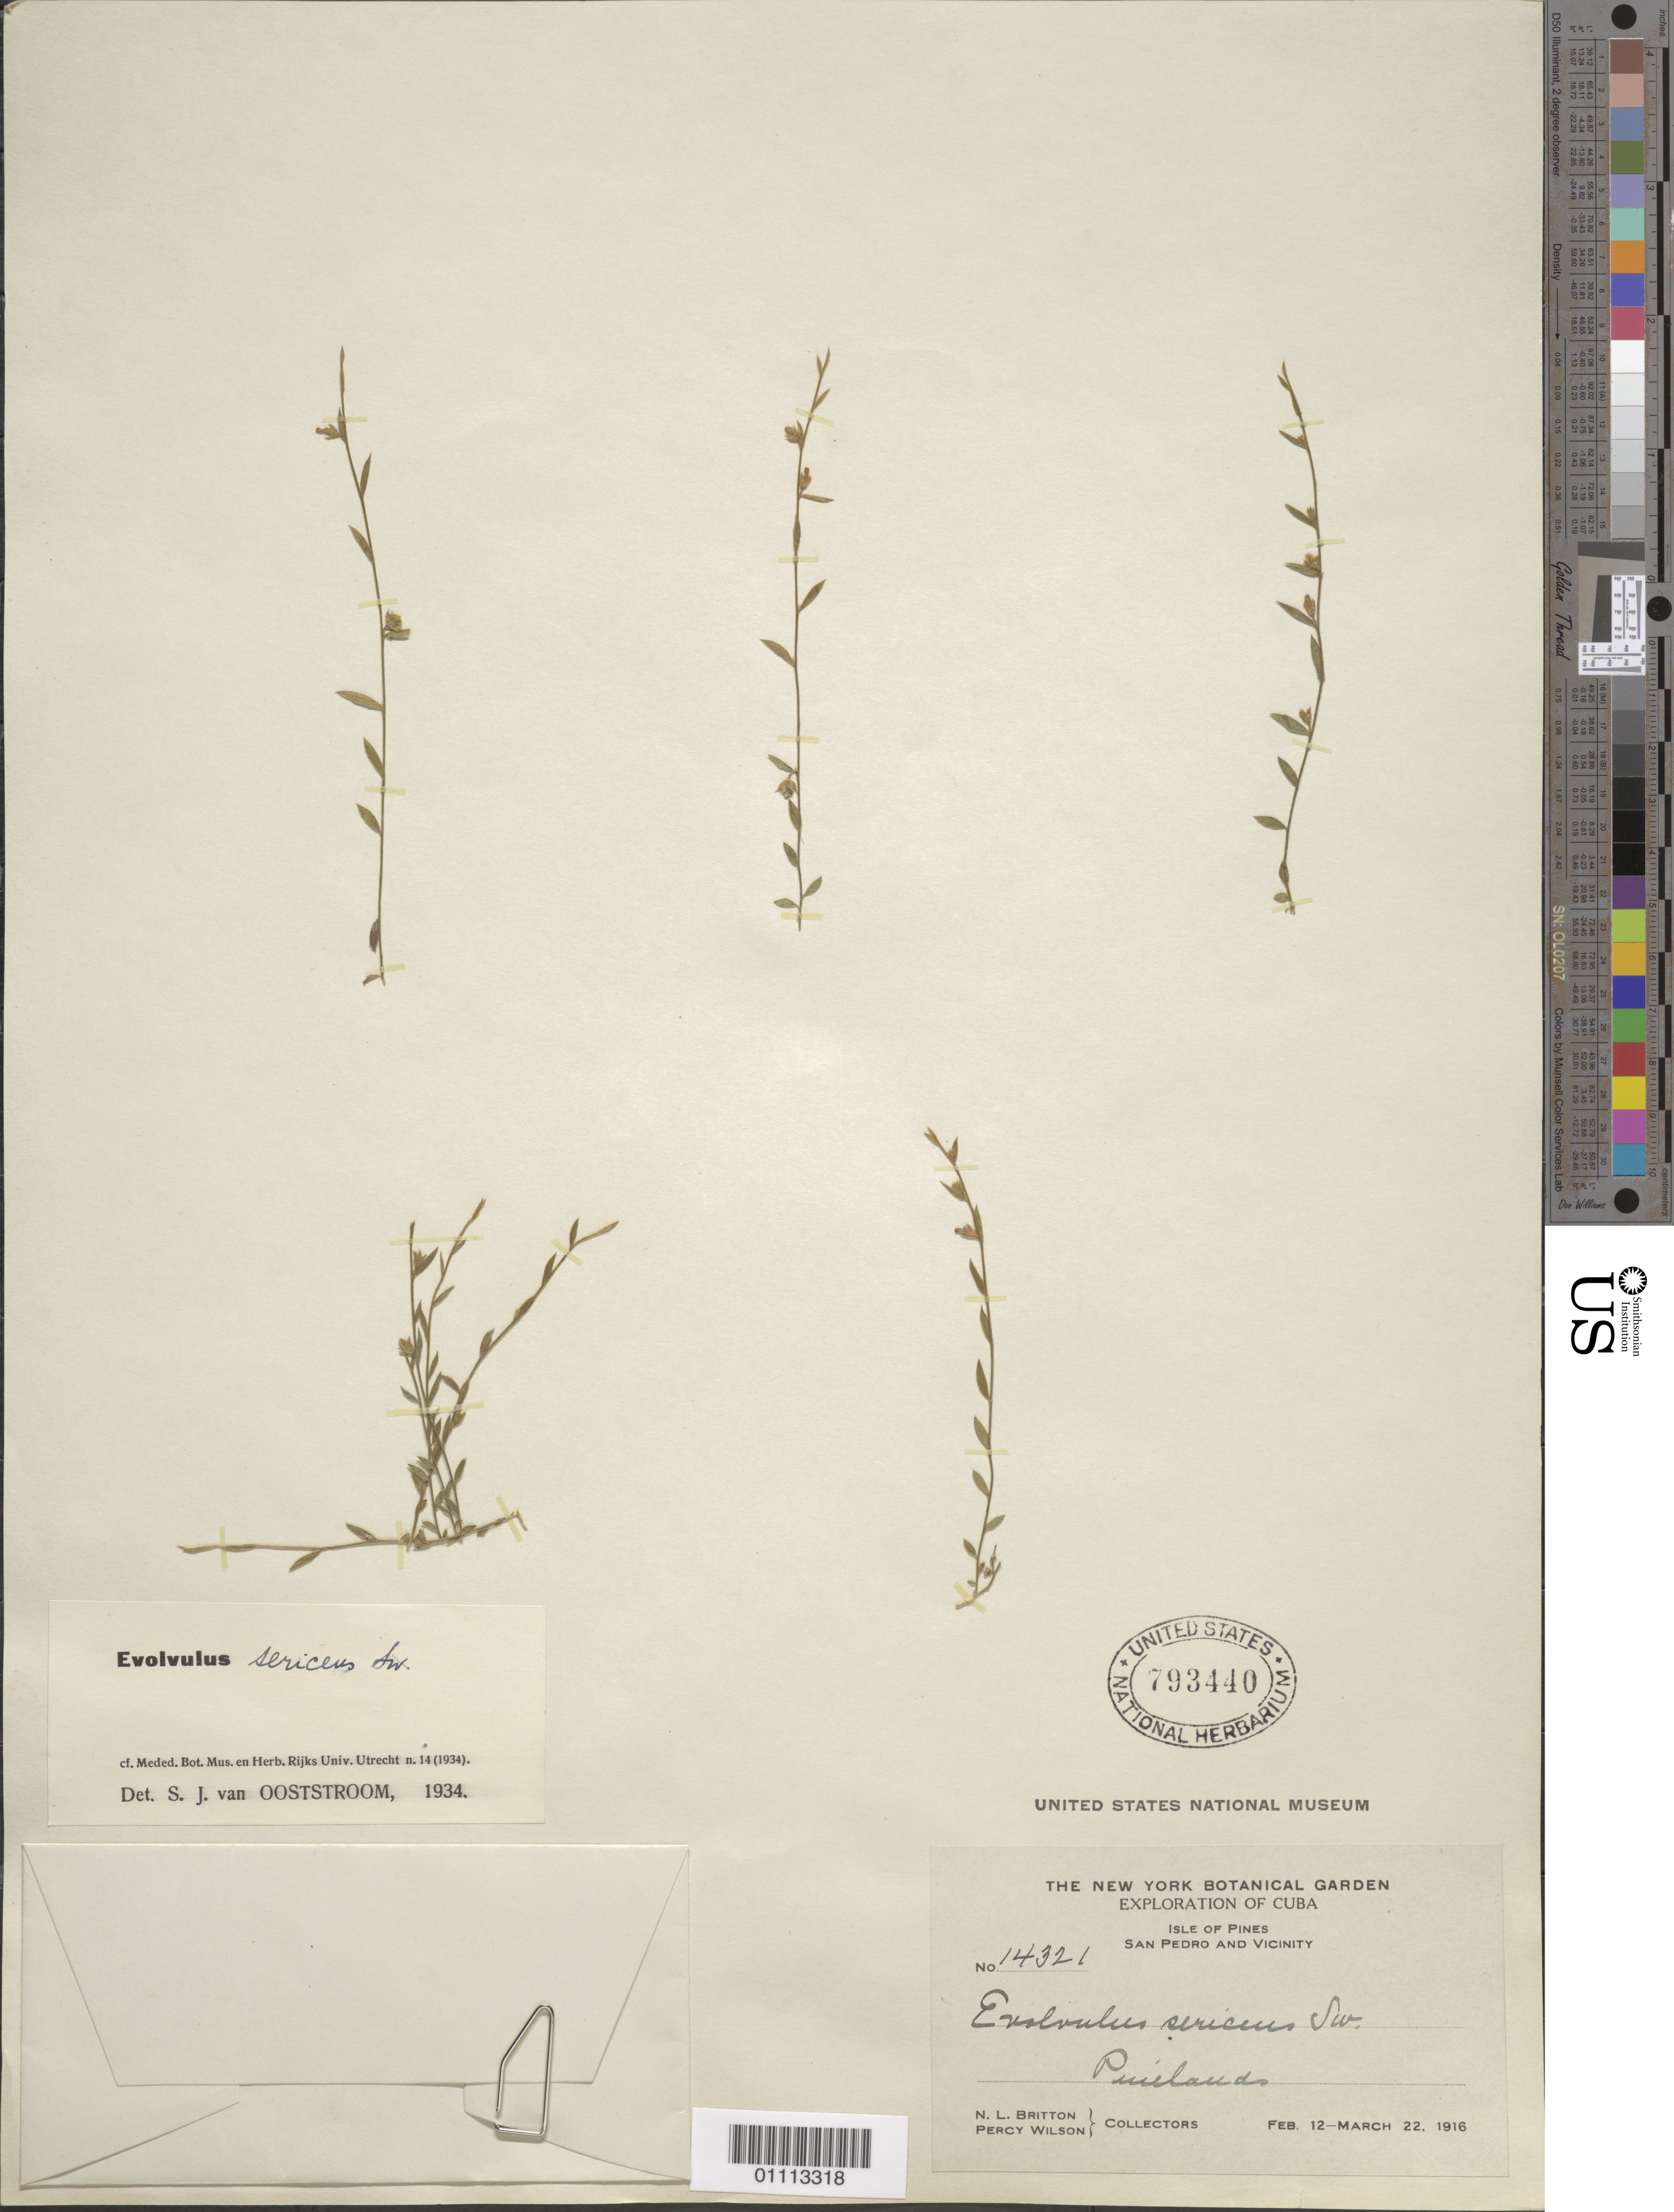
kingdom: Plantae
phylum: Tracheophyta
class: Magnoliopsida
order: Solanales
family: Convolvulaceae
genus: Evolvulus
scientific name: Evolvulus sericeus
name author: Sw.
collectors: N. Britton, E. G. Britton & P. Wilson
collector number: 14321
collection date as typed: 12 Feb 1916 to 22 Mar 1916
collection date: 1916-02-12/1916-03-22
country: Cuba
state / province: Isla de La Juventud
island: Isla de la Juventud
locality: San Pedro and vicinity Pinelands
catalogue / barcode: US 793440